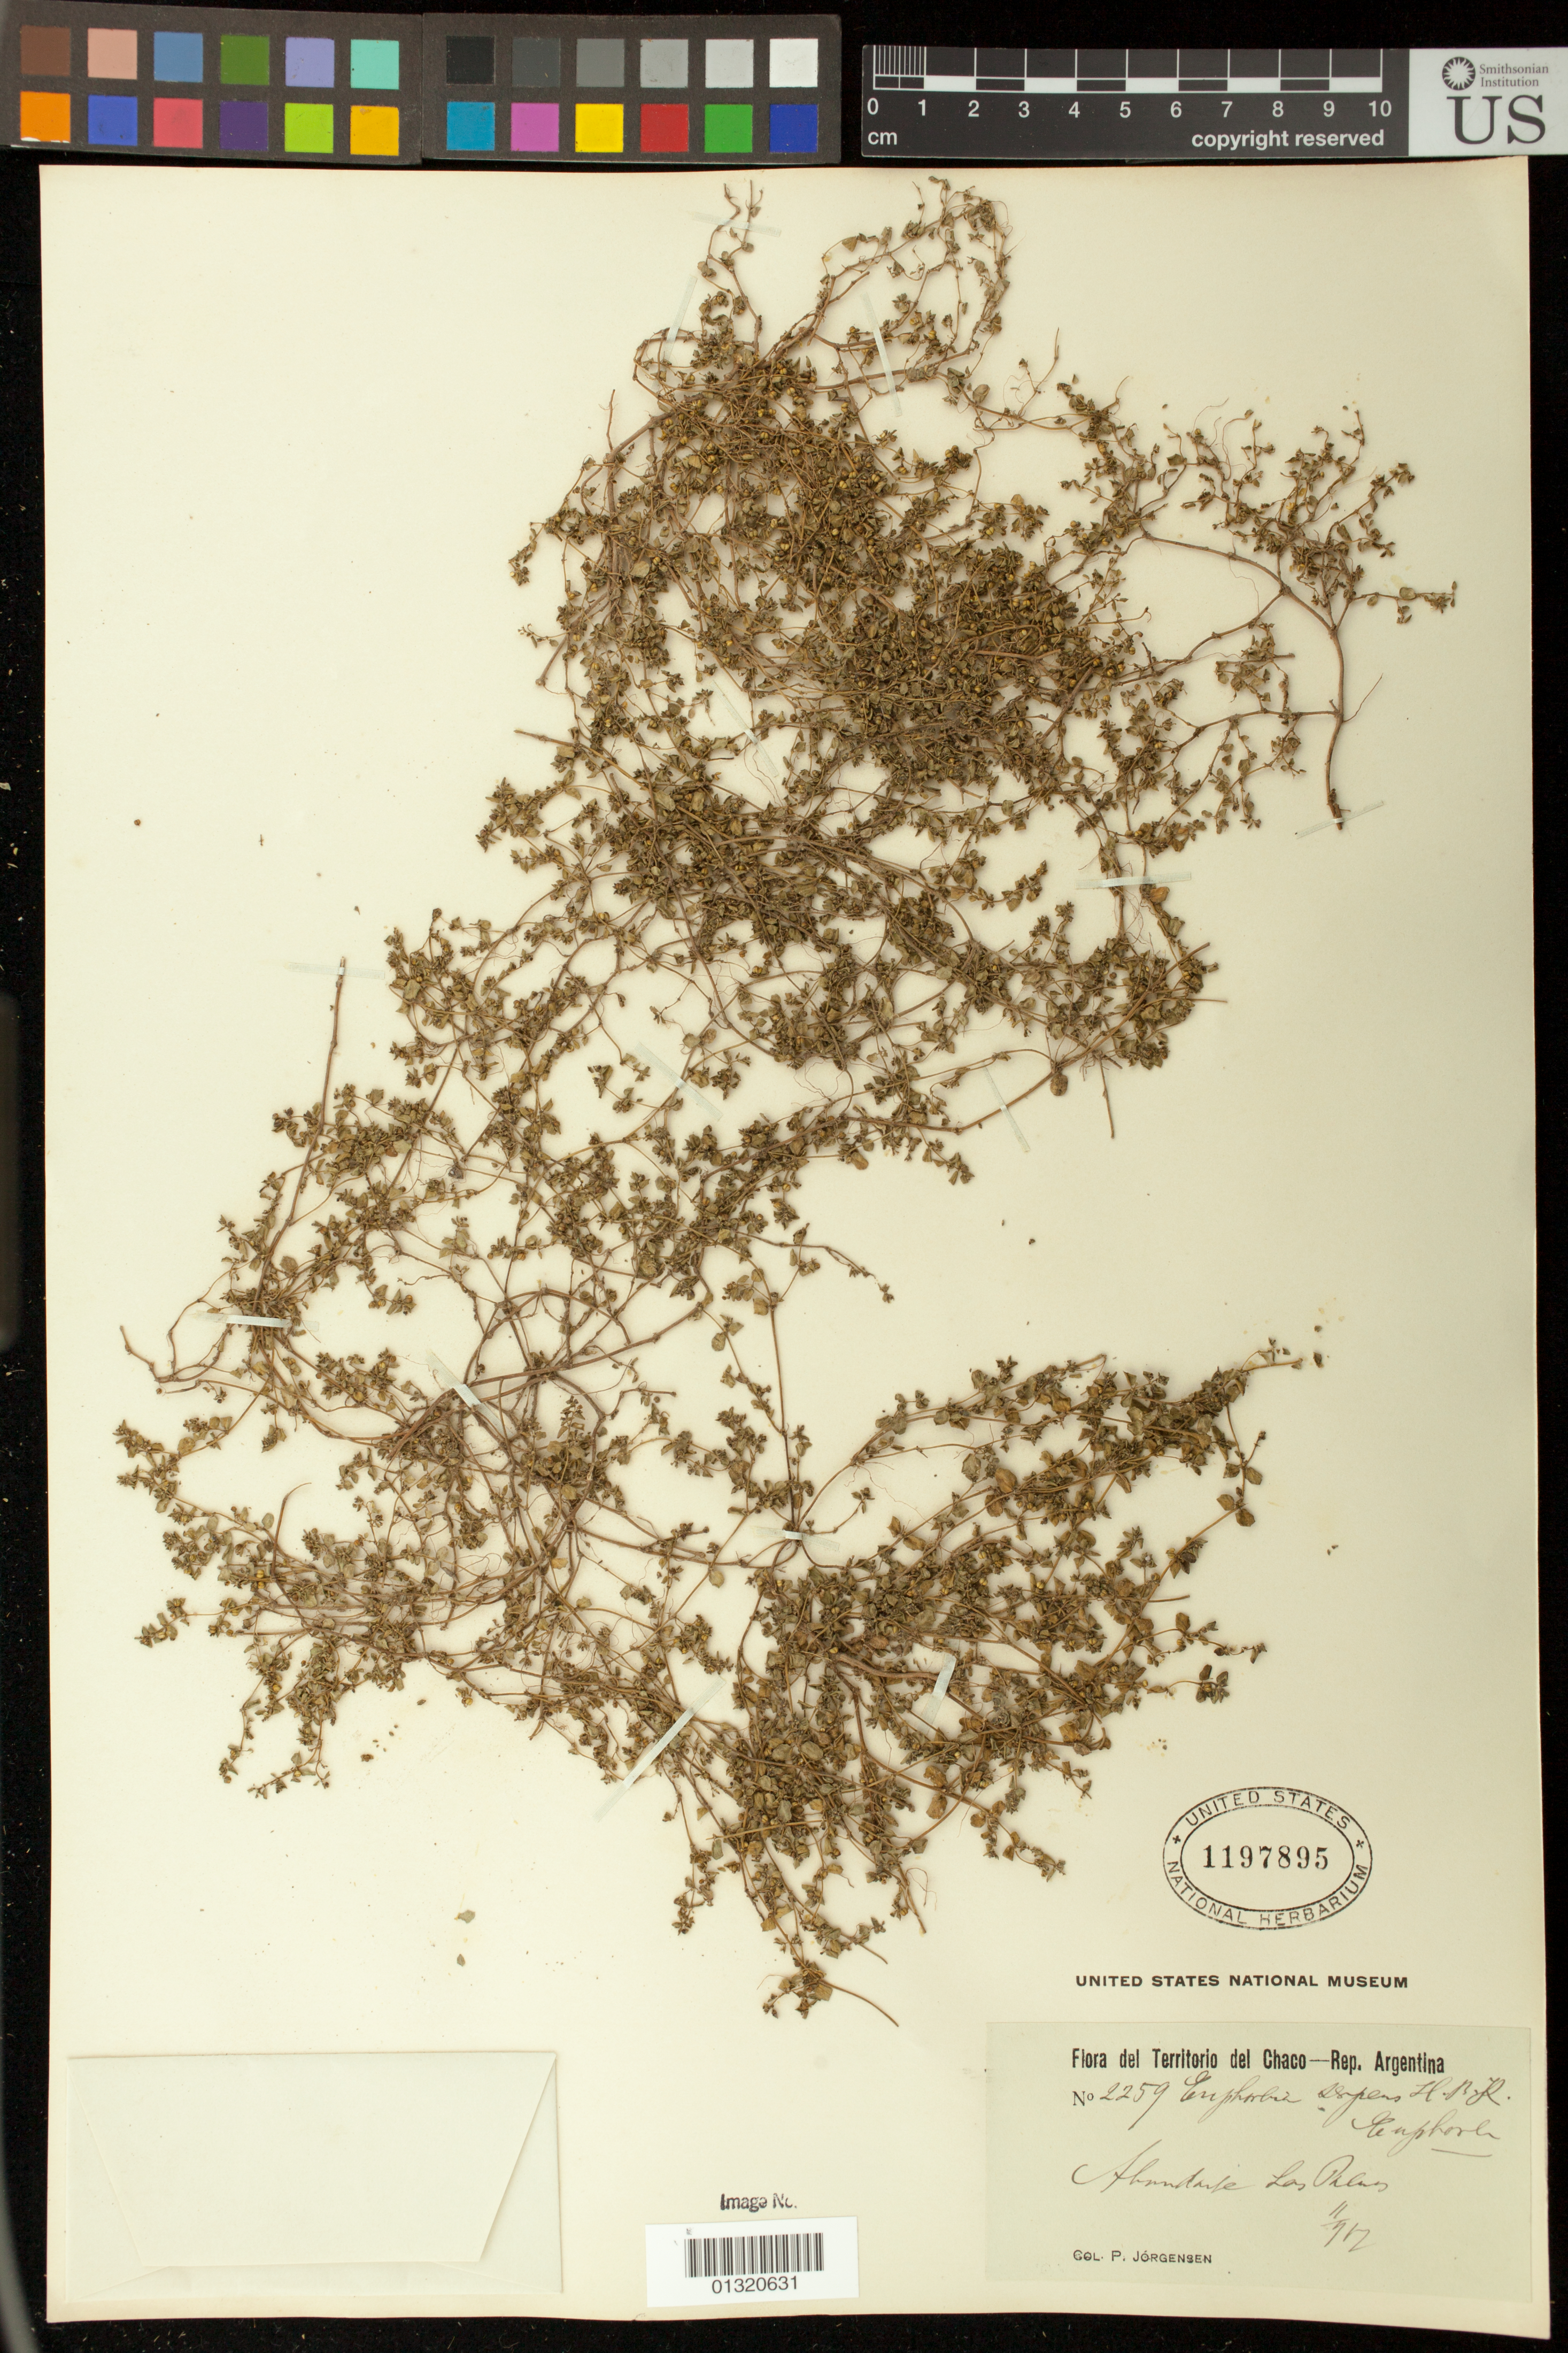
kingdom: Plantae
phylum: Tracheophyta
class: Magnoliopsida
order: Malpighiales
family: Euphorbiaceae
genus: Euphorbia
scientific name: Euphorbia serpens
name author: Kunth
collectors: P. Jorgensen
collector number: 2259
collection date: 1912-11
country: Argentina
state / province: Chaco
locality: Las Palmas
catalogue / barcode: US 1197895